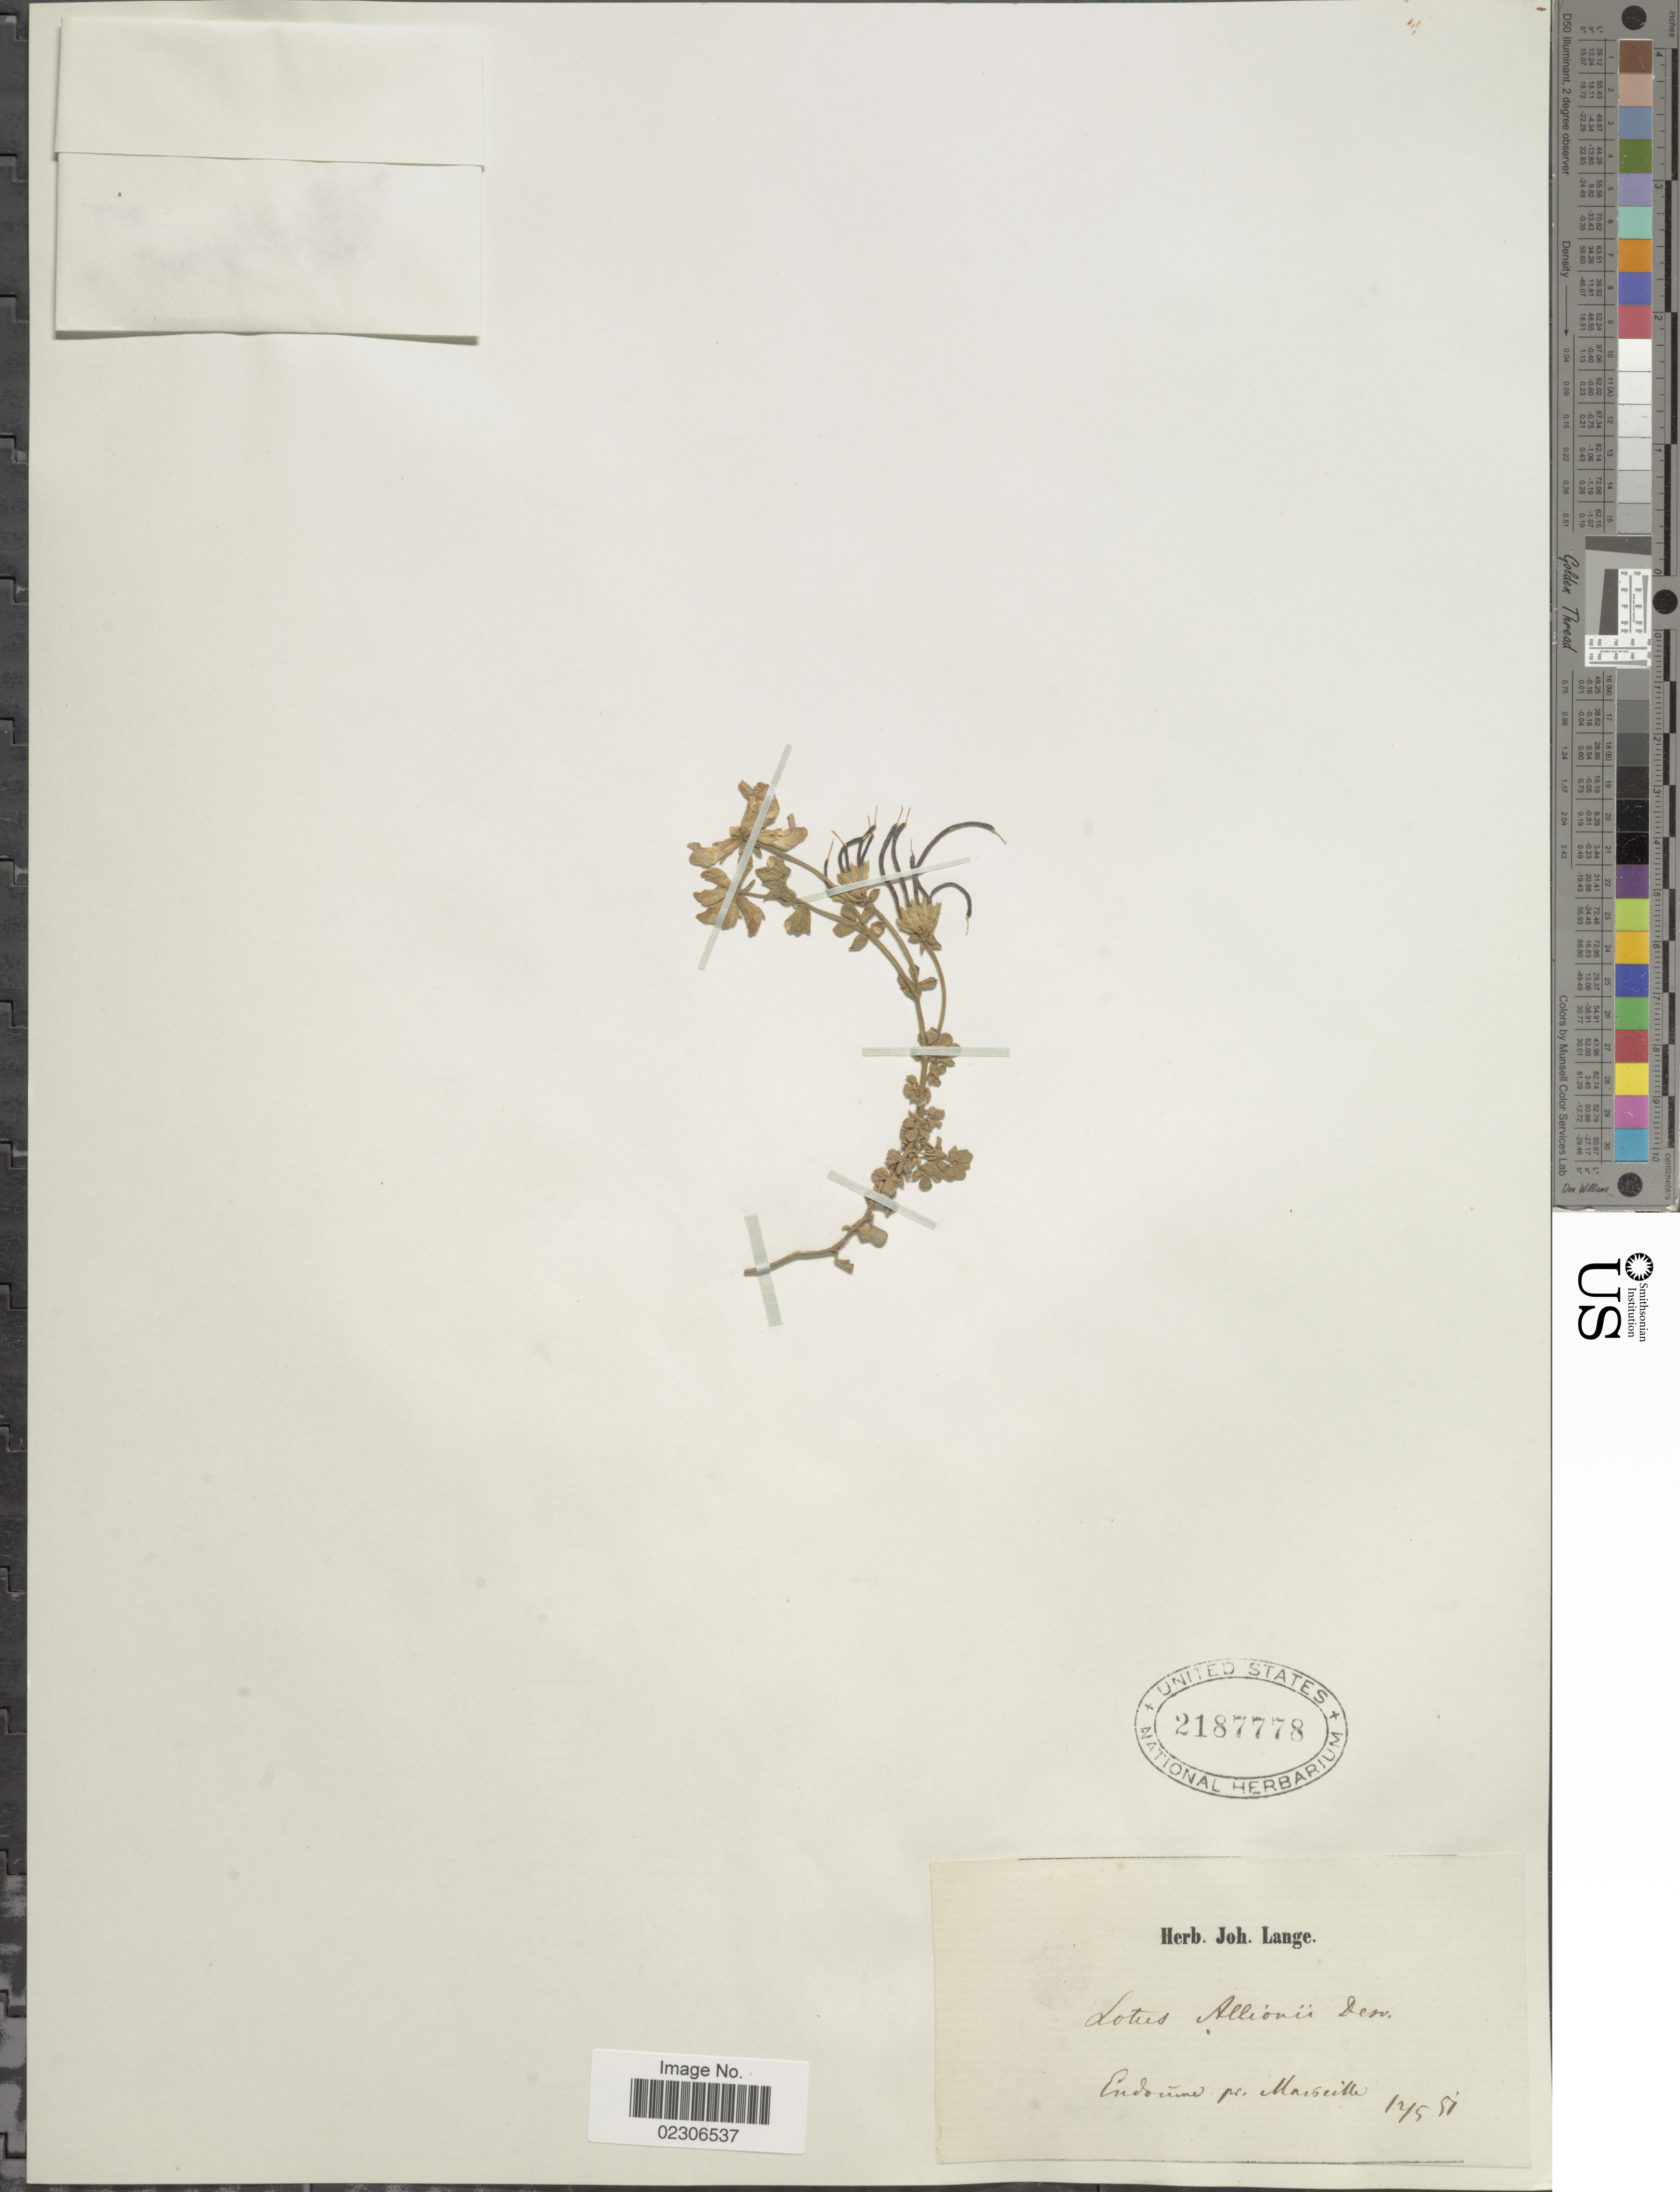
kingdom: Plantae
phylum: Tracheophyta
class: Magnoliopsida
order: Fabales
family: Fabaceae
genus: Lotus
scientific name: Lotus allionii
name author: Desv.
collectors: ex herb. Joh. Lange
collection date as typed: Transcribed d/m/y: 12/5/51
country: France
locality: Endoume [interpreted] pr. Marseille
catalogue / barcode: US 2187778